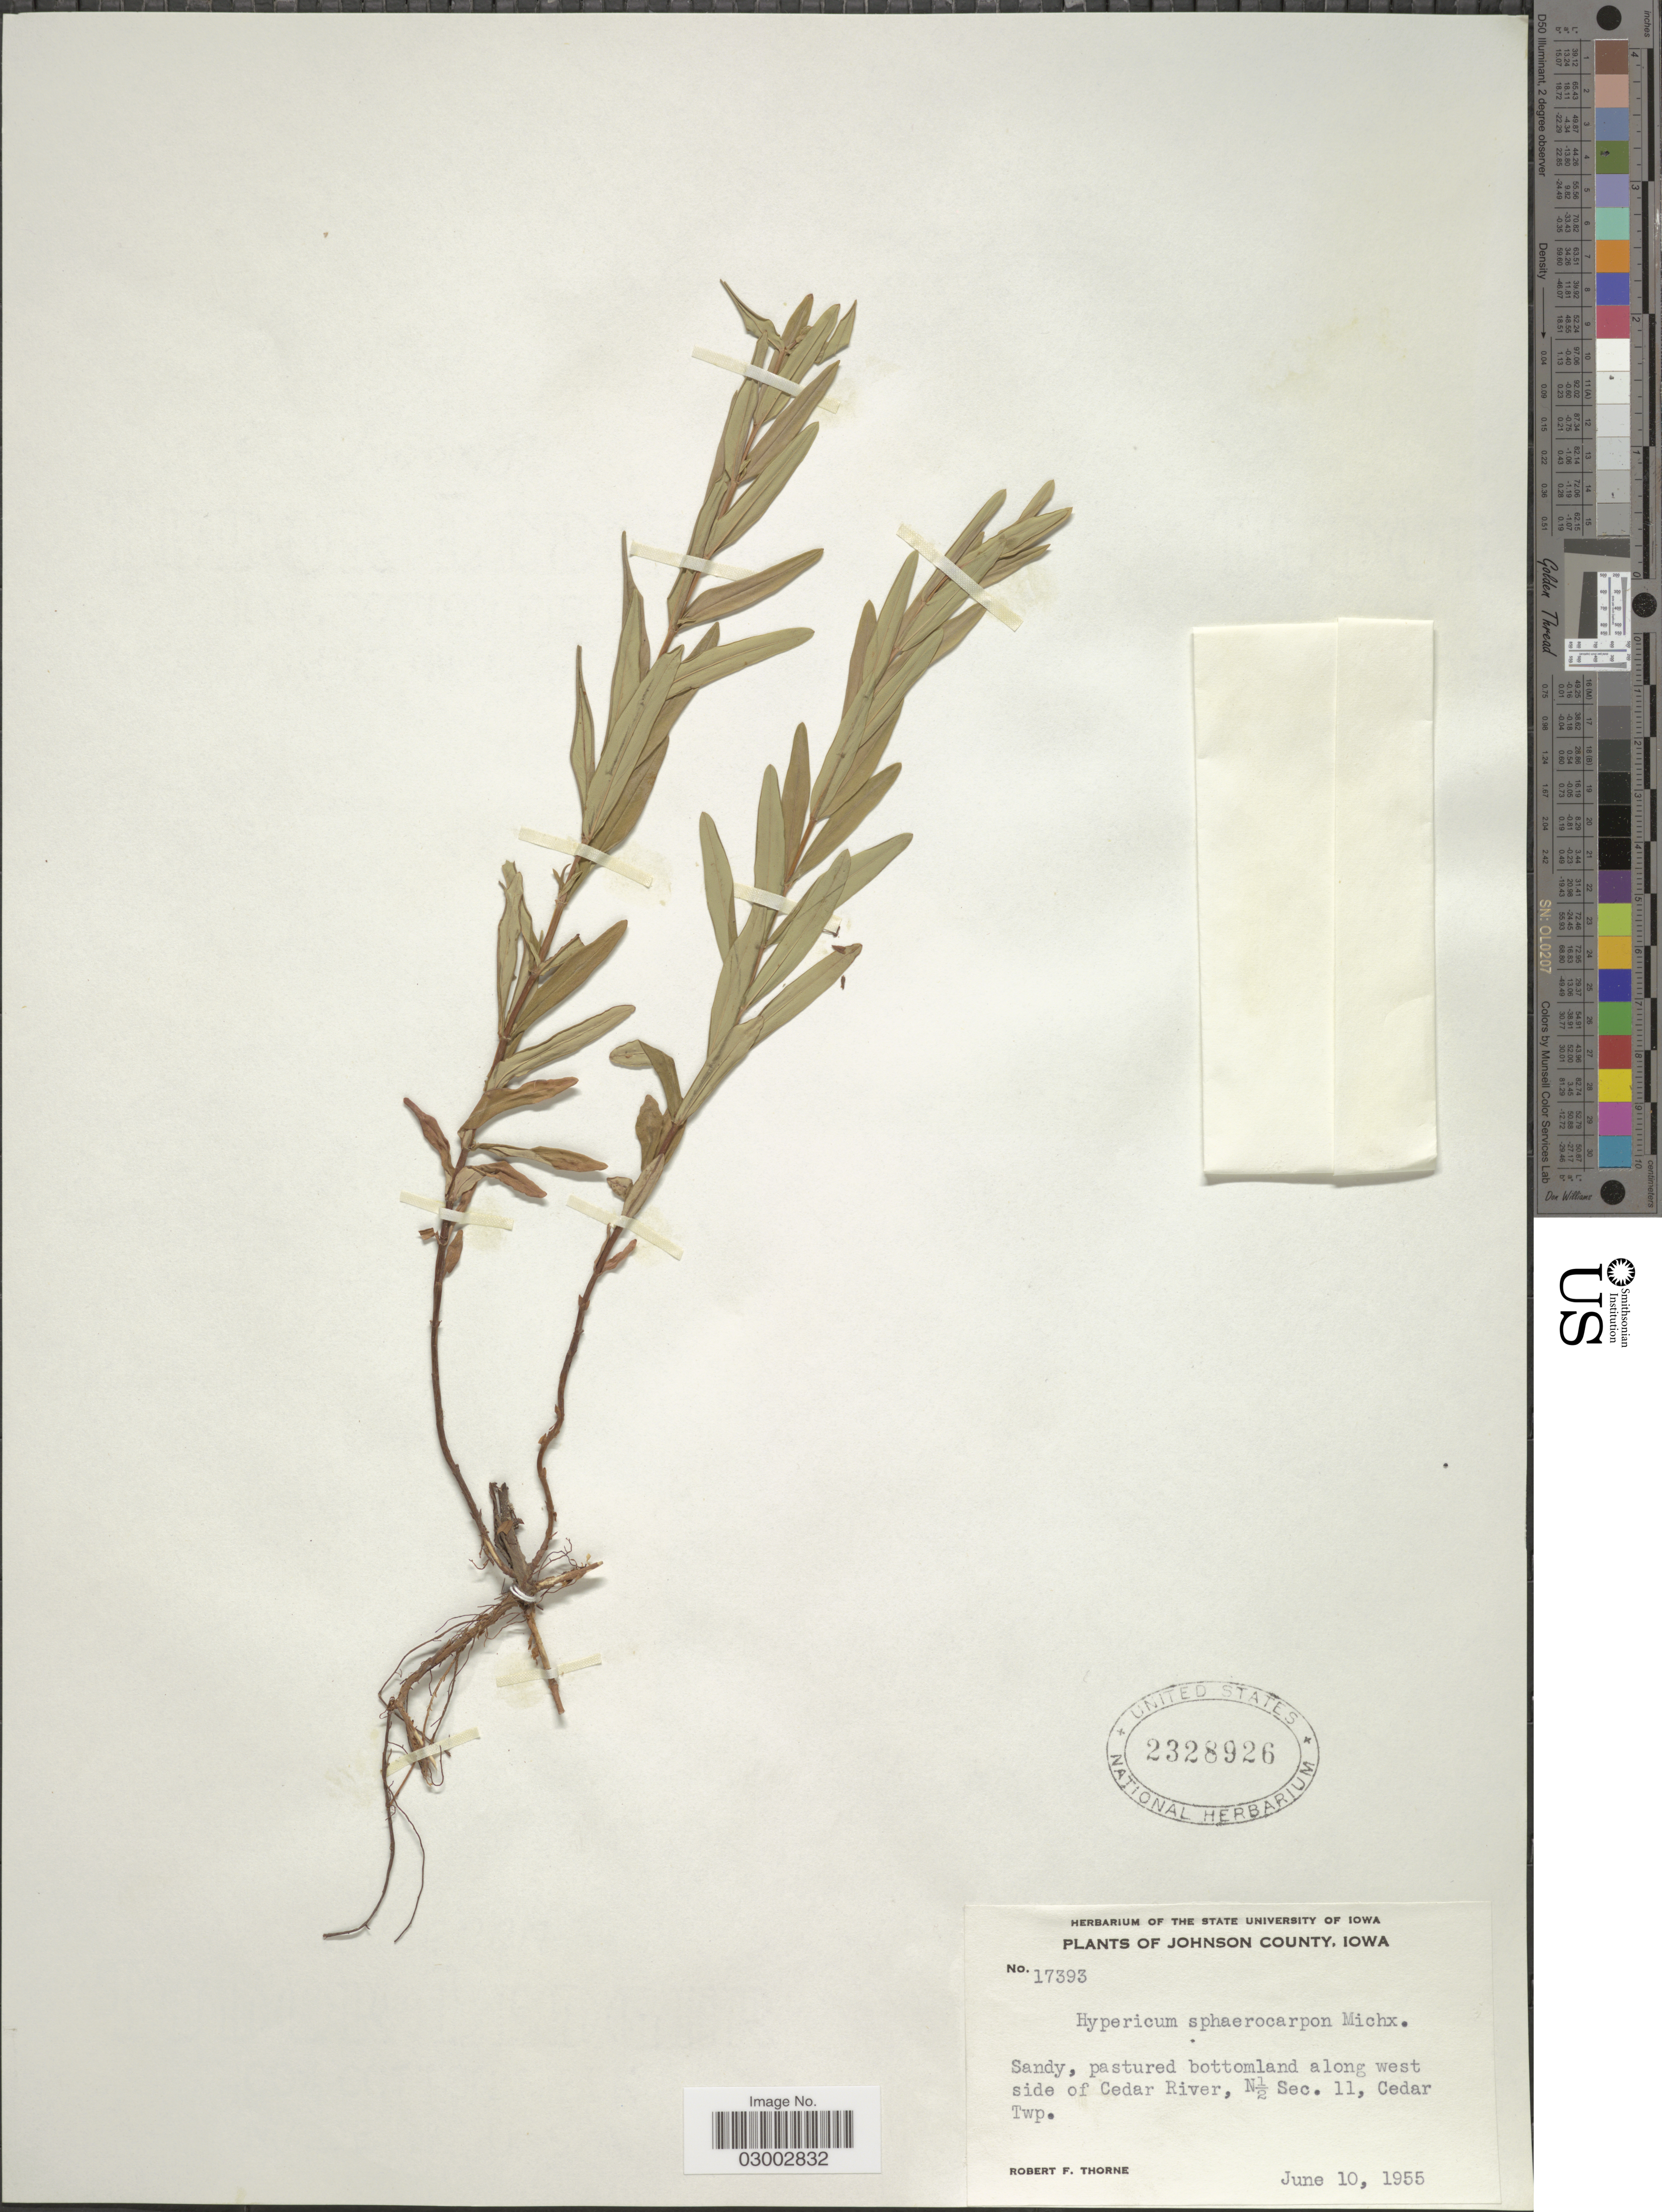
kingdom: Plantae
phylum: Tracheophyta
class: Magnoliopsida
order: Malpighiales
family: Hypericaceae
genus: Hypericum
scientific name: Hypericum sphaerocarpum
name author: Michx.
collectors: R. F. Thorne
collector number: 17393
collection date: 1955-06-10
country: United States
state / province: Iowa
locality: Johnson County. Sandy, pastured bottomland along west side of Cedar River, N½ Sec. 11, Cedar Twp.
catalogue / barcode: US 2328926